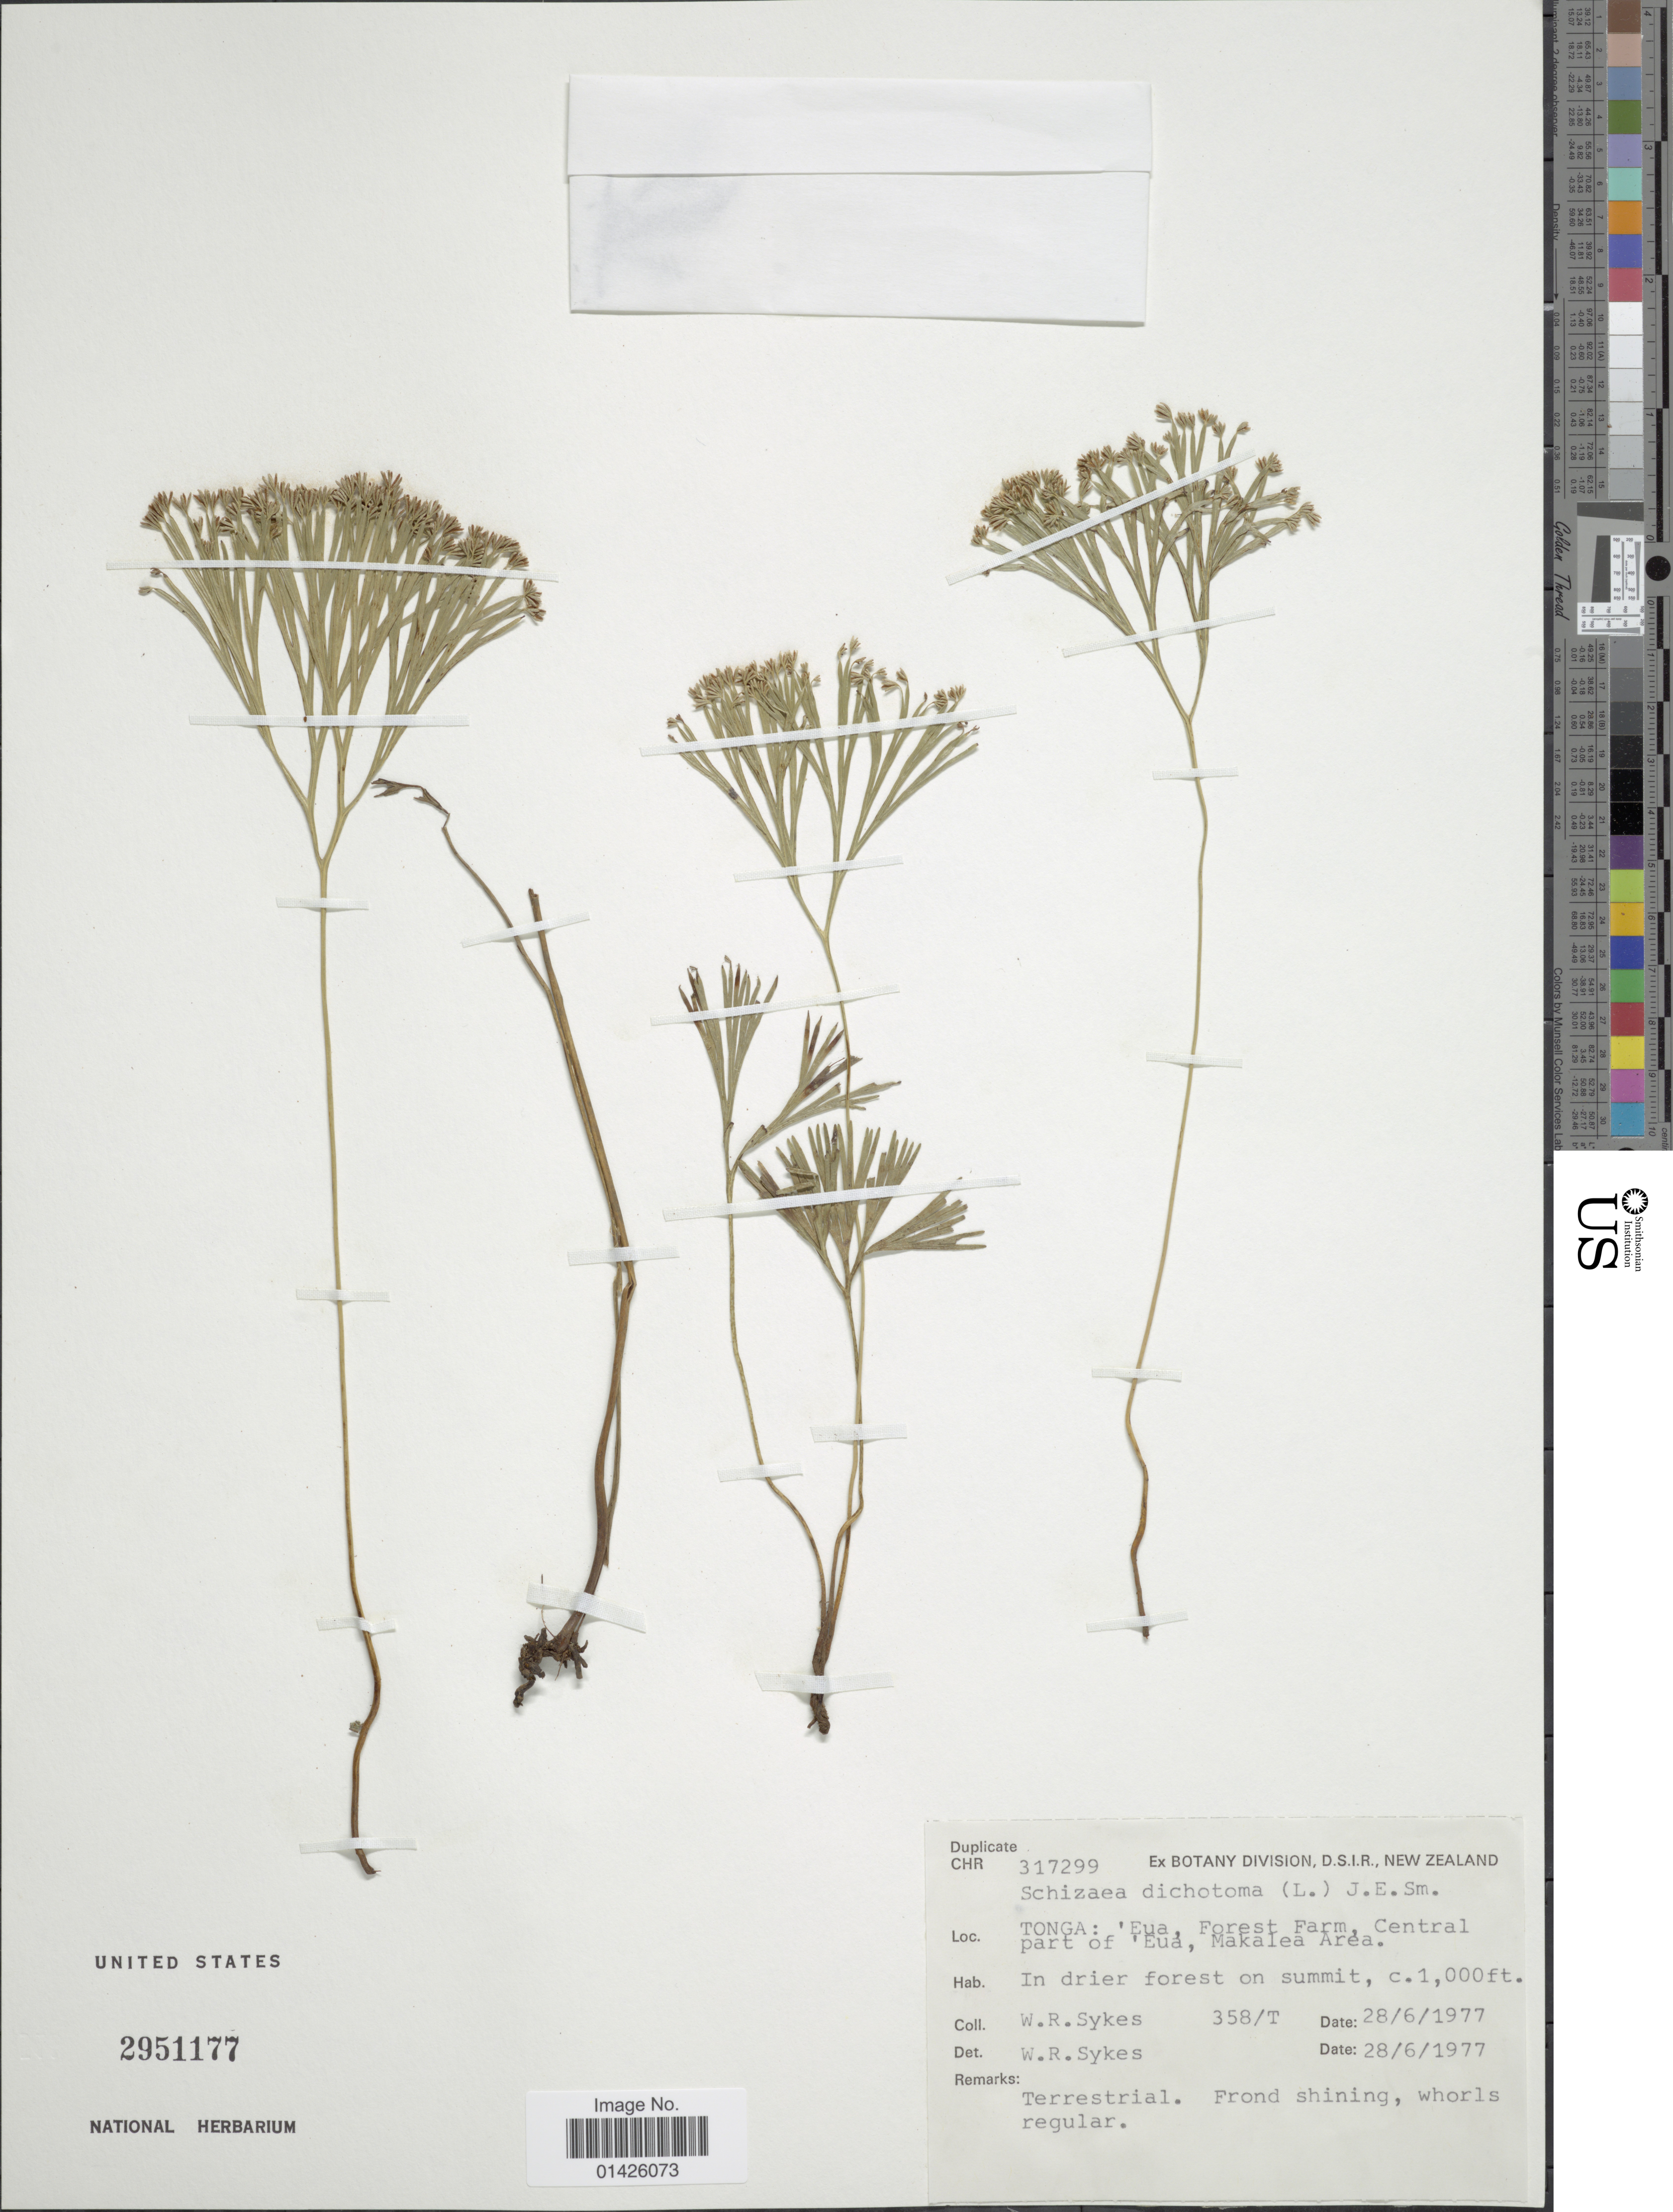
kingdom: Plantae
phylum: Tracheophyta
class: Polypodiopsida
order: Schizaeales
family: Schizaeaceae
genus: Schizaea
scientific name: Schizaea dichotoma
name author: (L.) J. Sm.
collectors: W. R. Sykes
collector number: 358/T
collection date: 1977-06-28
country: Tonga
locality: Éua, Forest Farm, Central part of Éua, Makalea Area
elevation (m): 305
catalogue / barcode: US 2951177